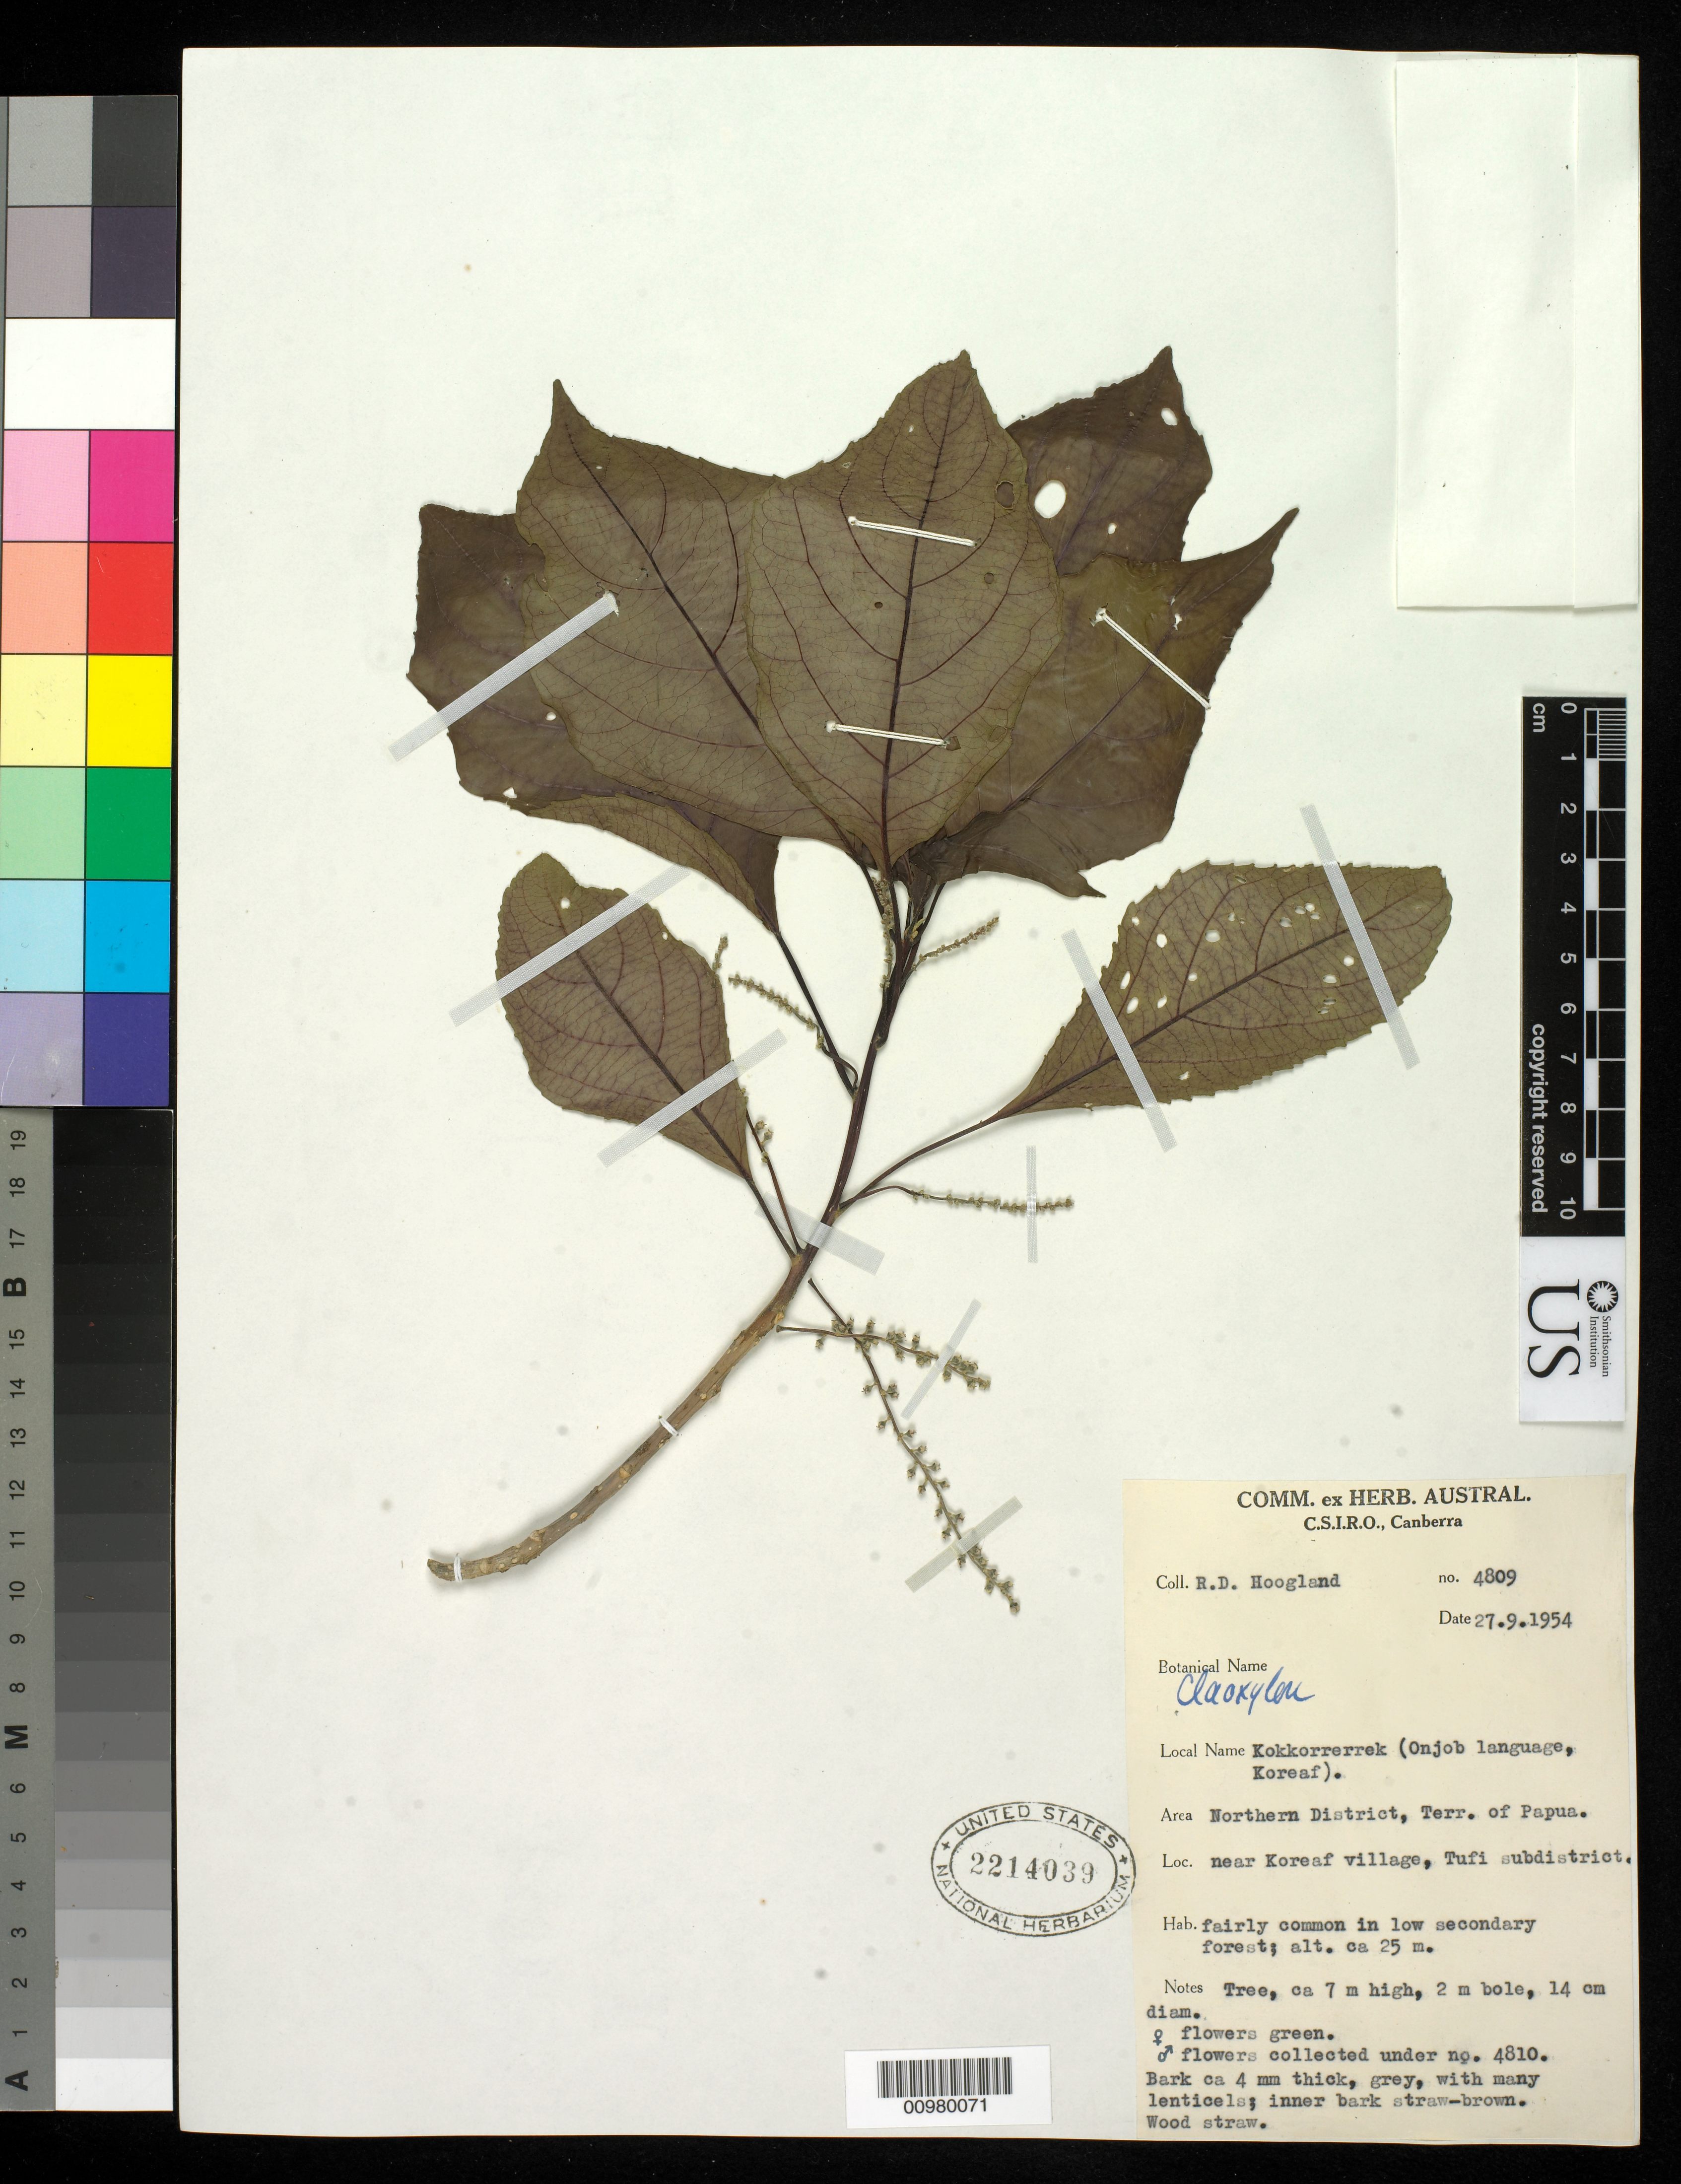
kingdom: Plantae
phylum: Tracheophyta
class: Magnoliopsida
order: Malpighiales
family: Euphorbiaceae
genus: Claoxylon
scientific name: Claoxylon sp.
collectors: R. D. Hoogland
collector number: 4809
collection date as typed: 27 Sep 1954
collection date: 1954-09-27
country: Papua New Guinea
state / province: Northern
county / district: Tufi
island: New Guinea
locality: Near Koreaf village, Tufi subdistrict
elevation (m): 25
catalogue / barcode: US 2214039